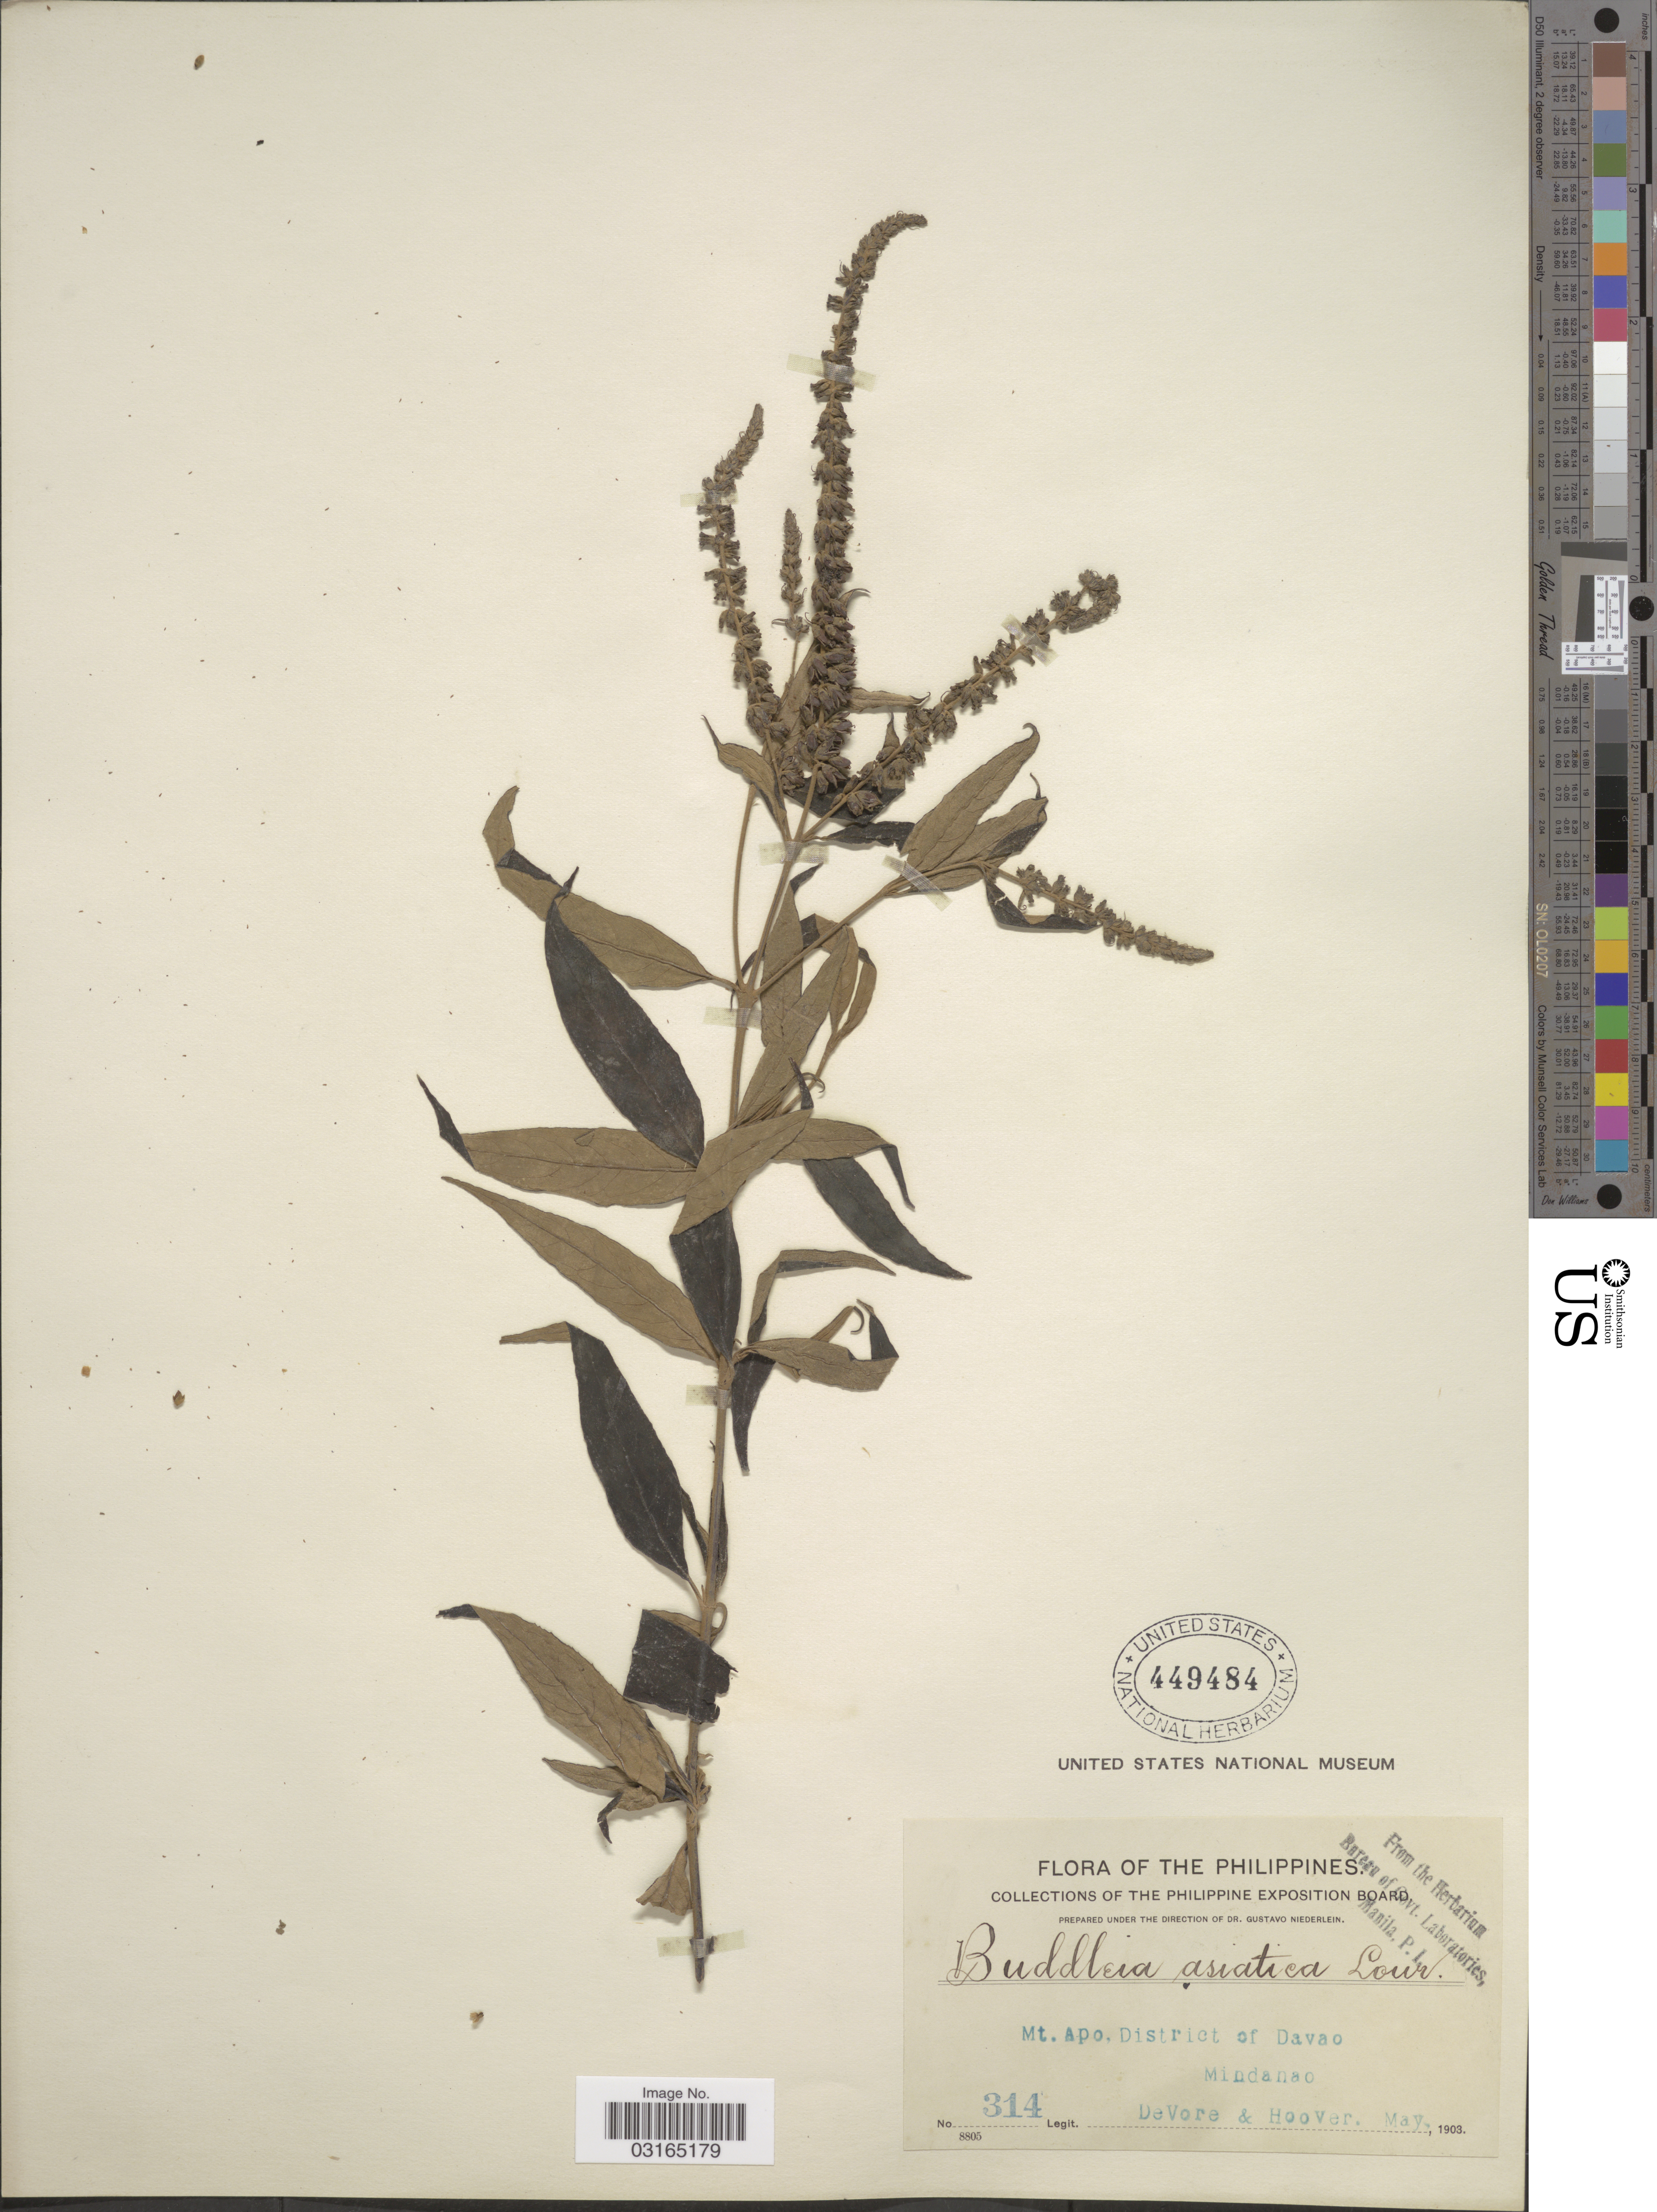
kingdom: Plantae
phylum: Tracheophyta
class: Magnoliopsida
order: Lamiales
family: Scrophulariaceae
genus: Buddleja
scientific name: Buddleja asiatica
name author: Lour.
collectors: B. F. DeVore & -- Hoover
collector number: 314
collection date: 1903-05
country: Philippines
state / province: Davao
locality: Mt. Apo, District of Davao, Mindanao.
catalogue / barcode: US 449484